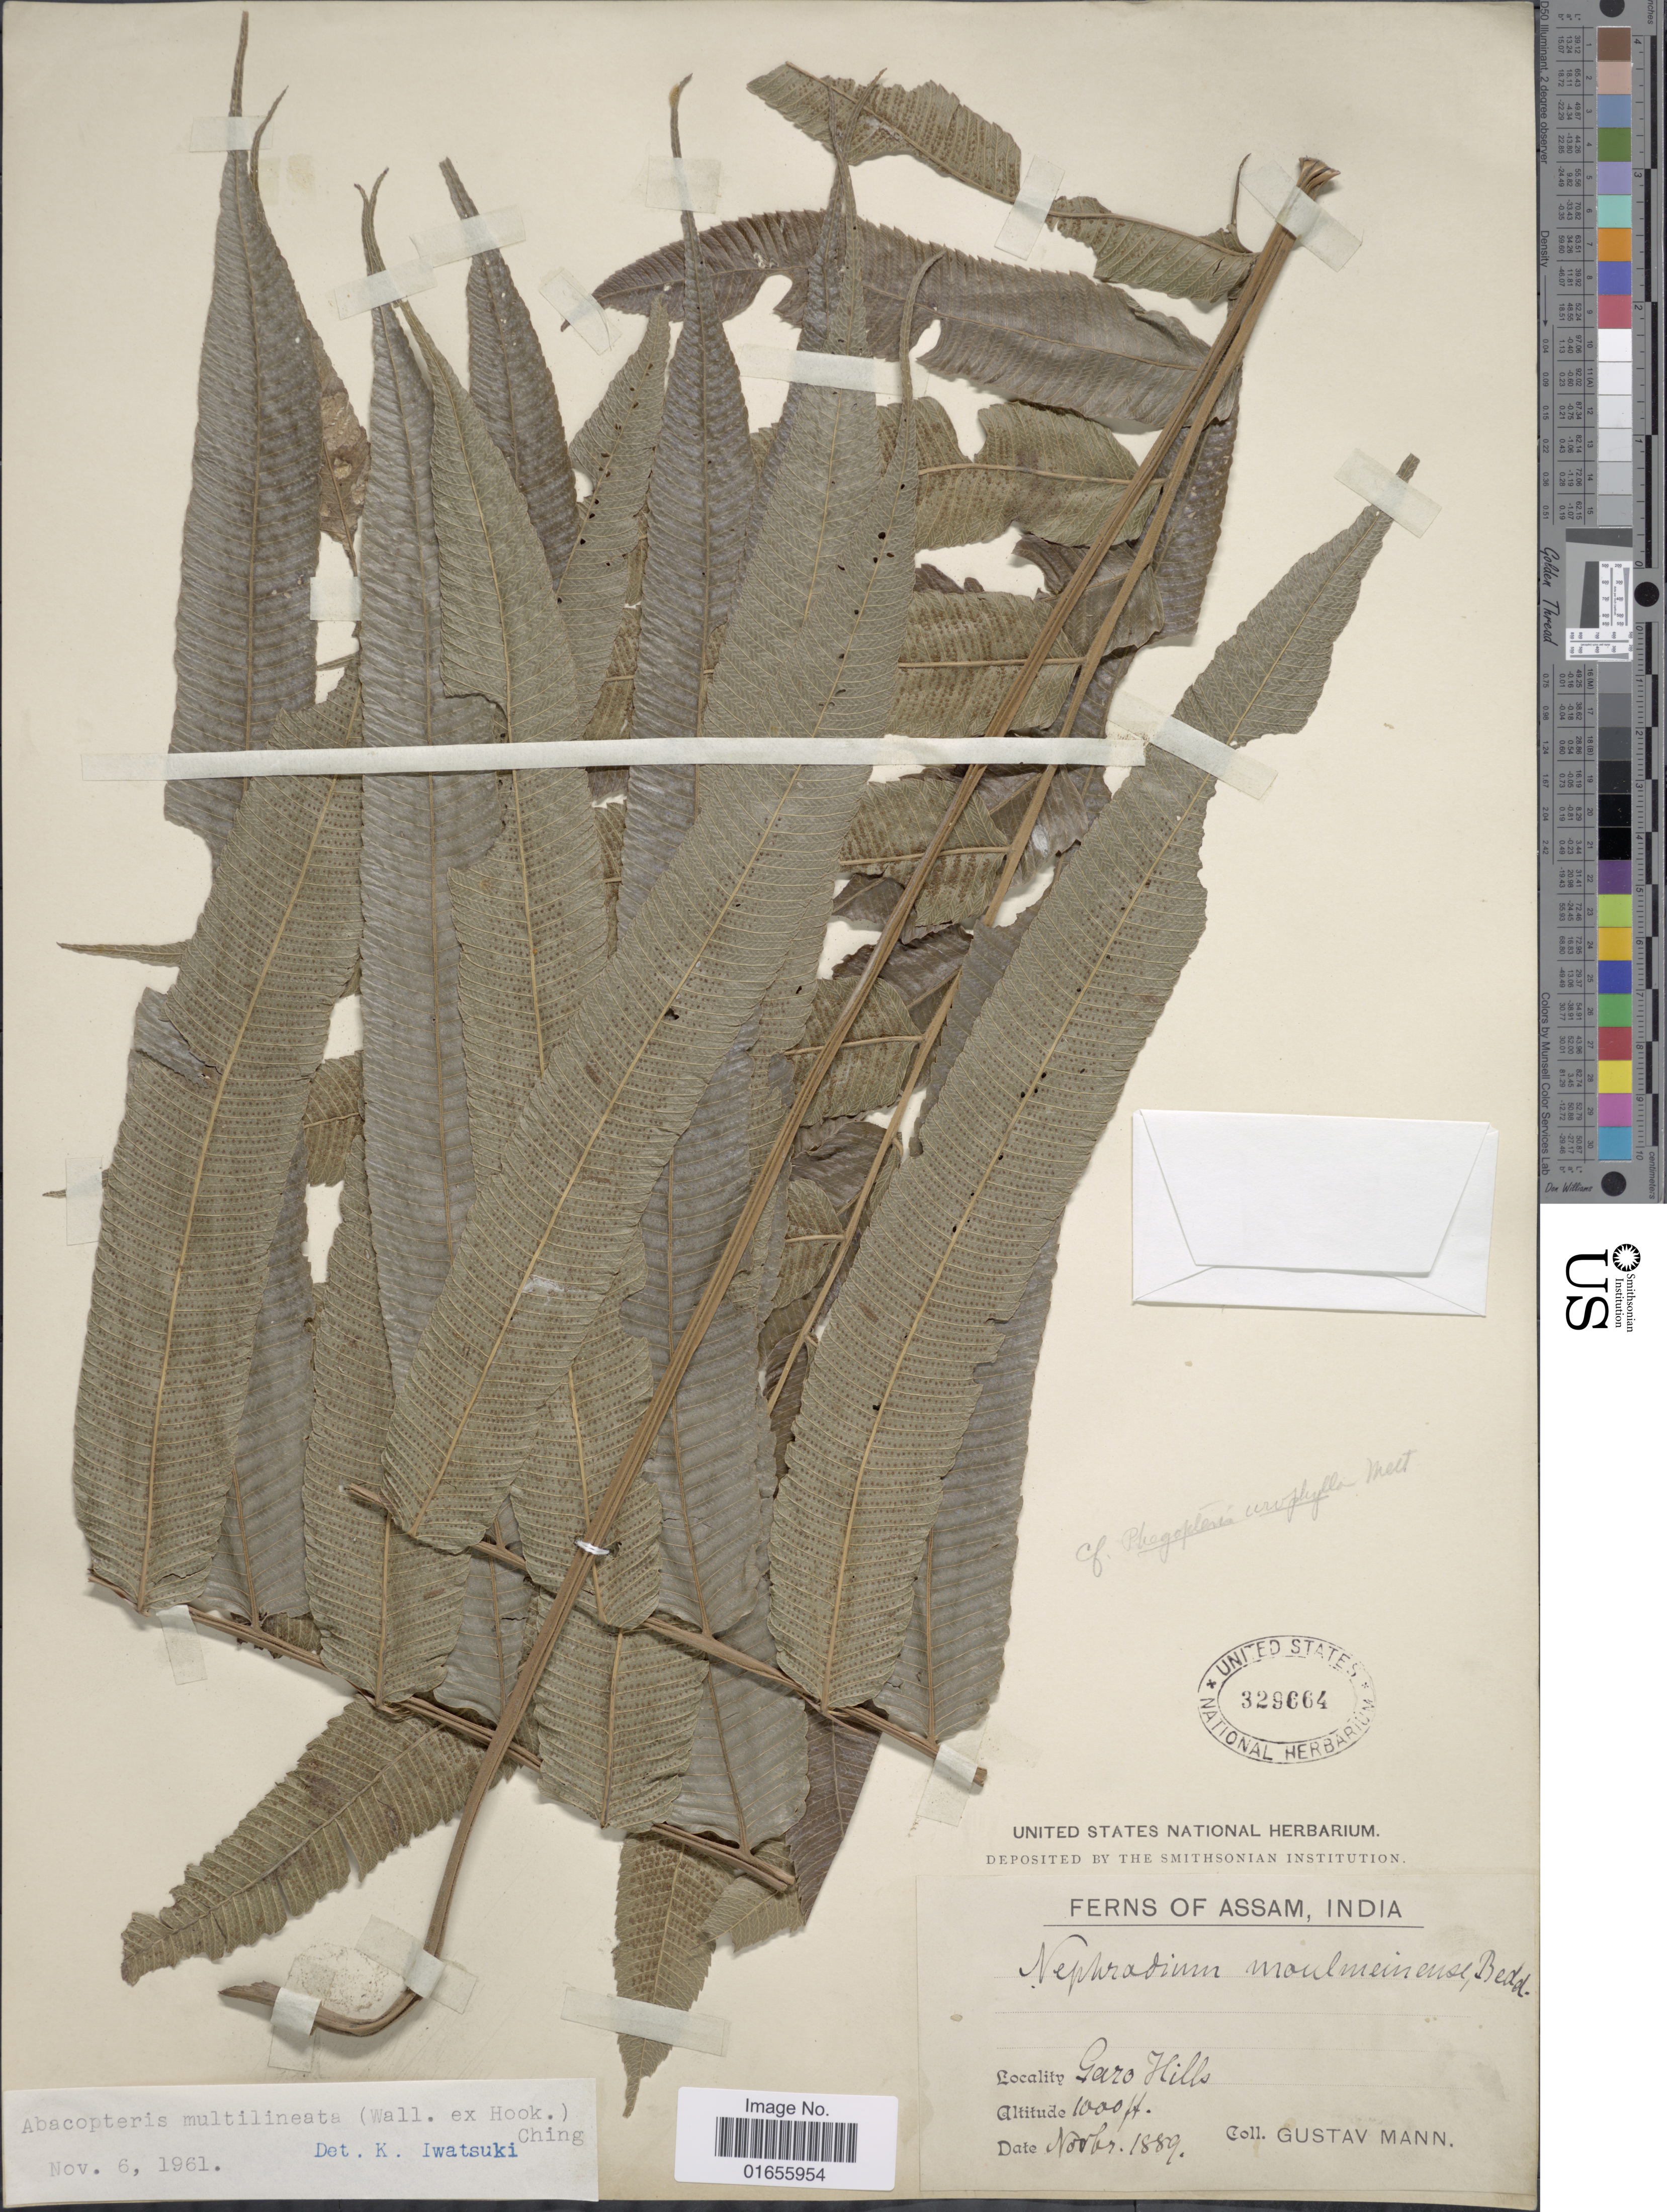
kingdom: Plantae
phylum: Tracheophyta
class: Polypodiopsida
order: Polypodiales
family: Thelypteridaceae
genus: Pronephrium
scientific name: Pronephrium nudatum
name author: (Roxb.) Holttum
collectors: G. Mann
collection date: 1889-11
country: India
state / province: Meghalaya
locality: Garo Hills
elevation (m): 305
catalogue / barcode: US 329664